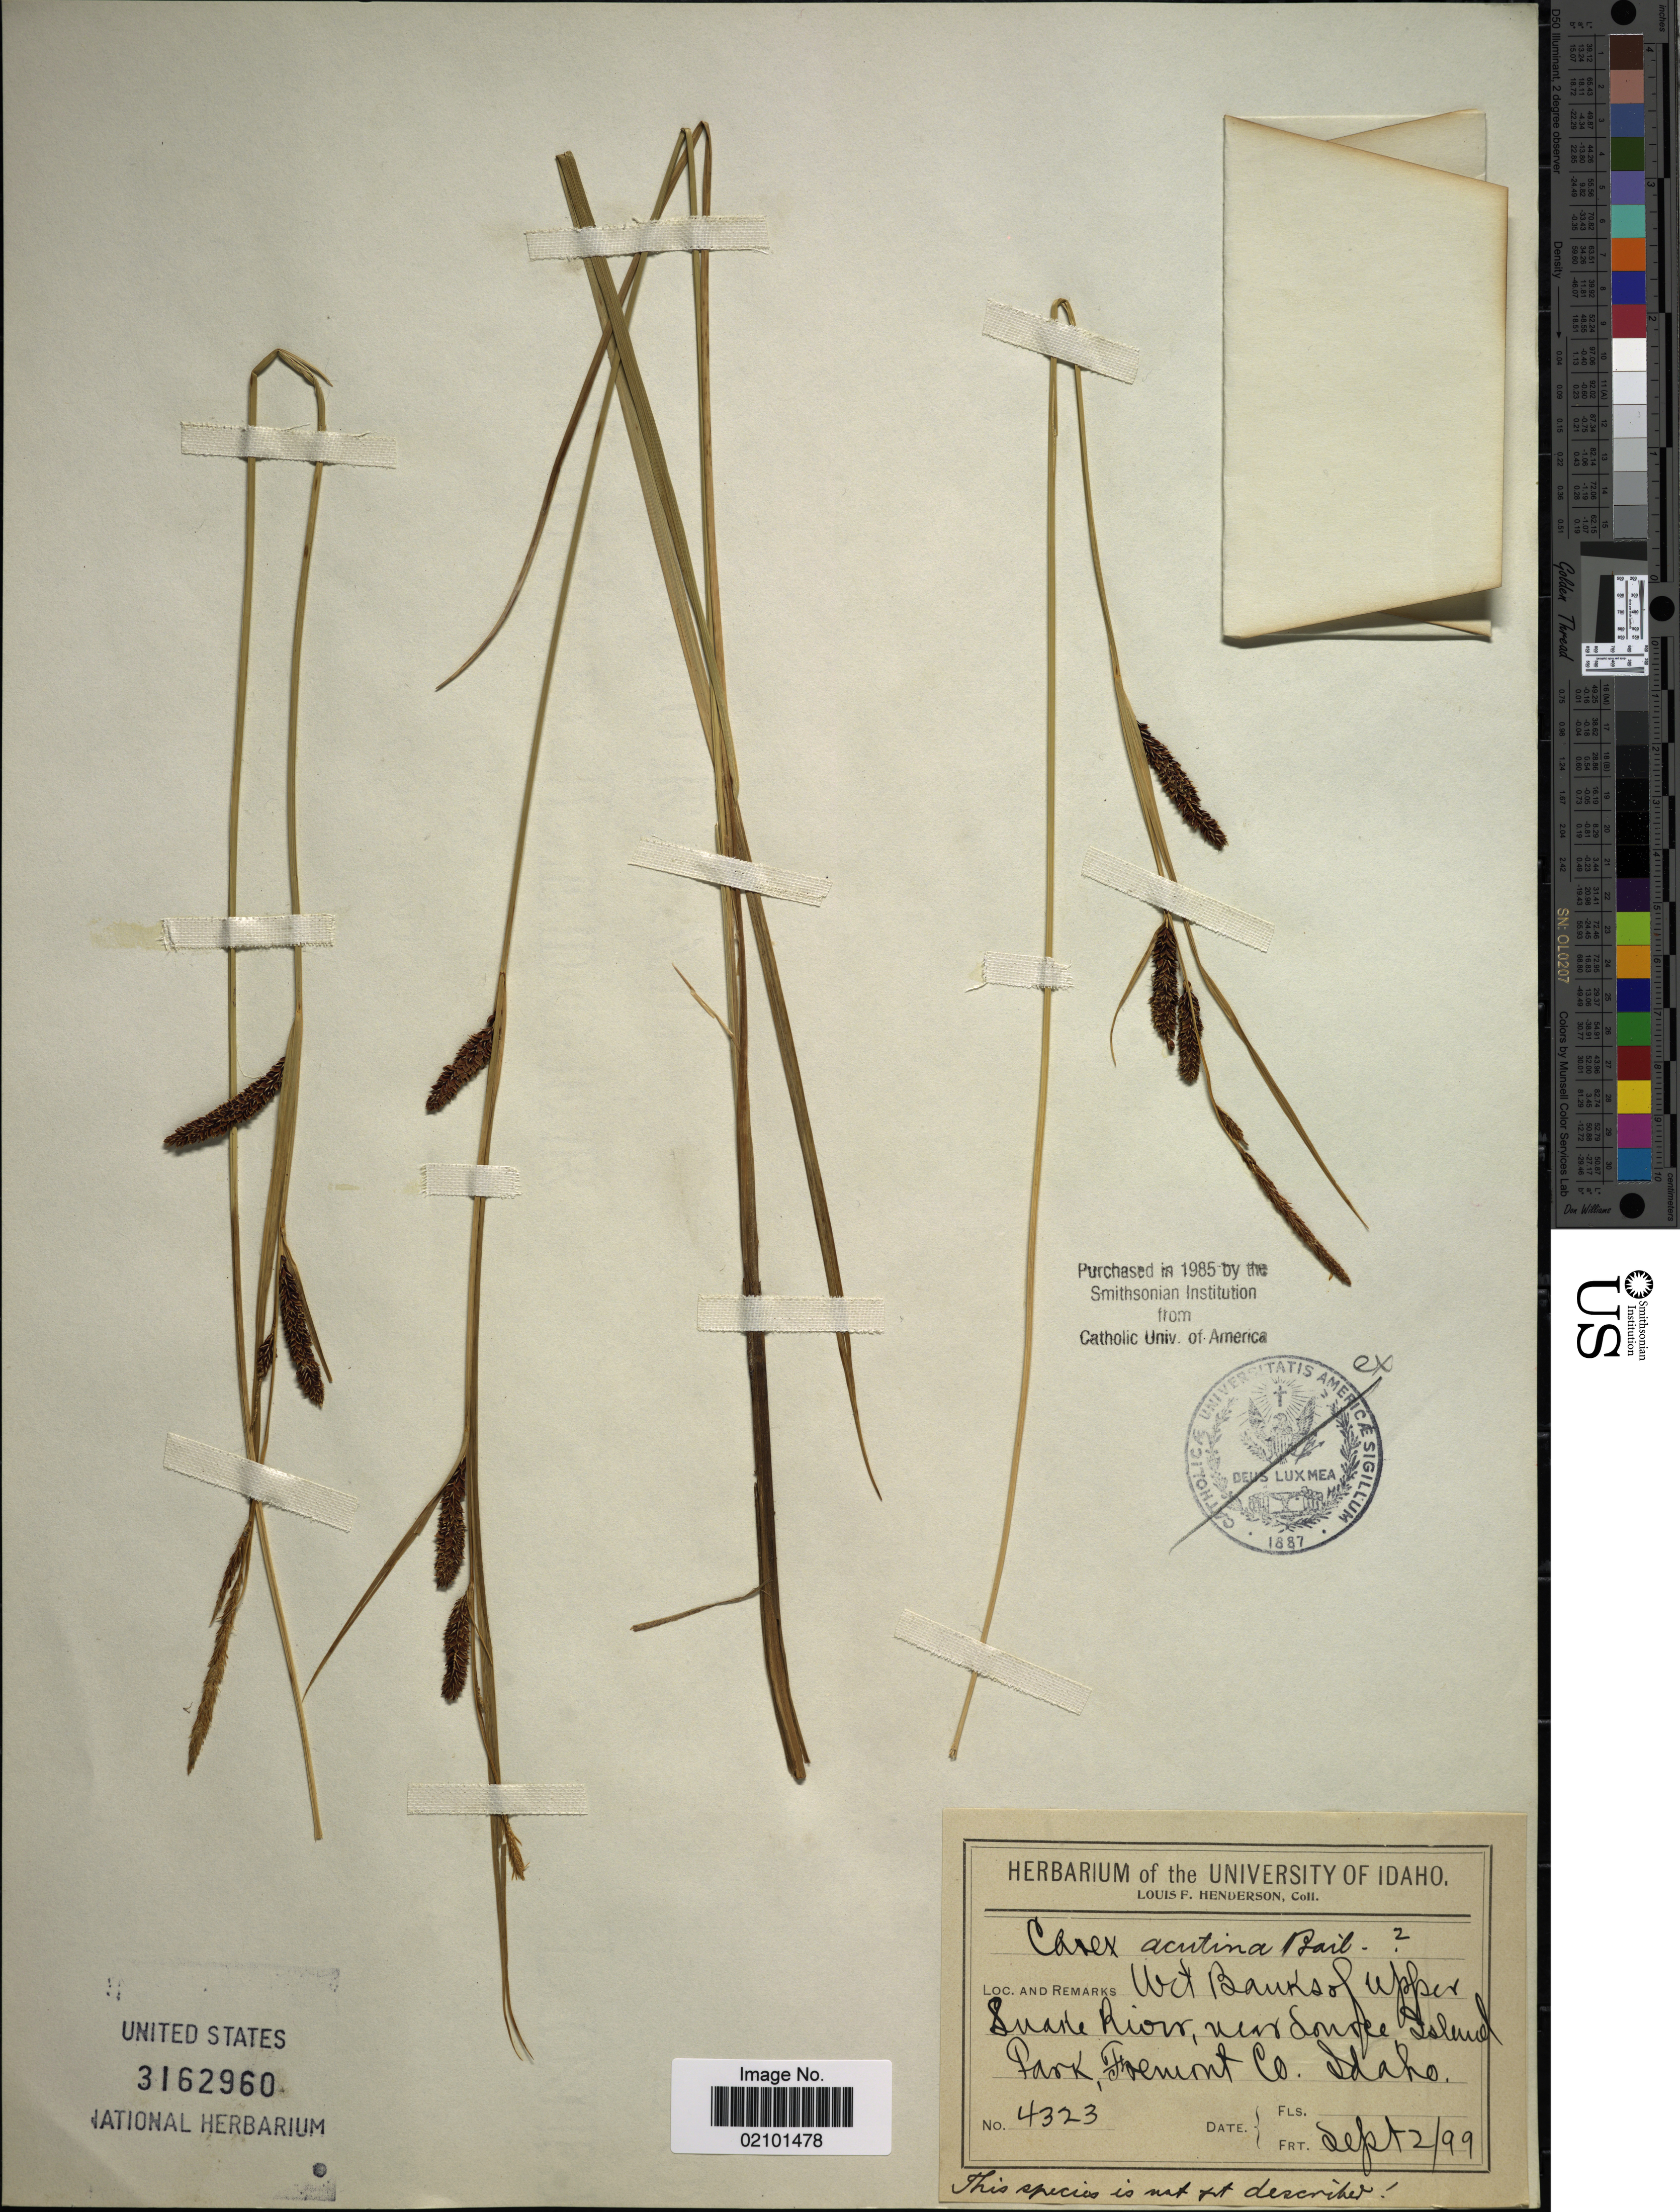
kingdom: Plantae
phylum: Tracheophyta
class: Liliopsida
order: Poales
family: Cyperaceae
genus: Carex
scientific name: Carex aquatilis var. aquatilis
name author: Wahlenb.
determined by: Strong, Mark T., (BOT), Smithsonian Institution - National Museum of Natural History (UNITED STATES)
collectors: L. Henderson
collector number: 4323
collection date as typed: Transcribed d/m/y: 2/9/99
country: United States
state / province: Idaho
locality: Wet Banks of upper Snake River, near Source Island Park Fremont Co.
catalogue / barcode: US 3162960